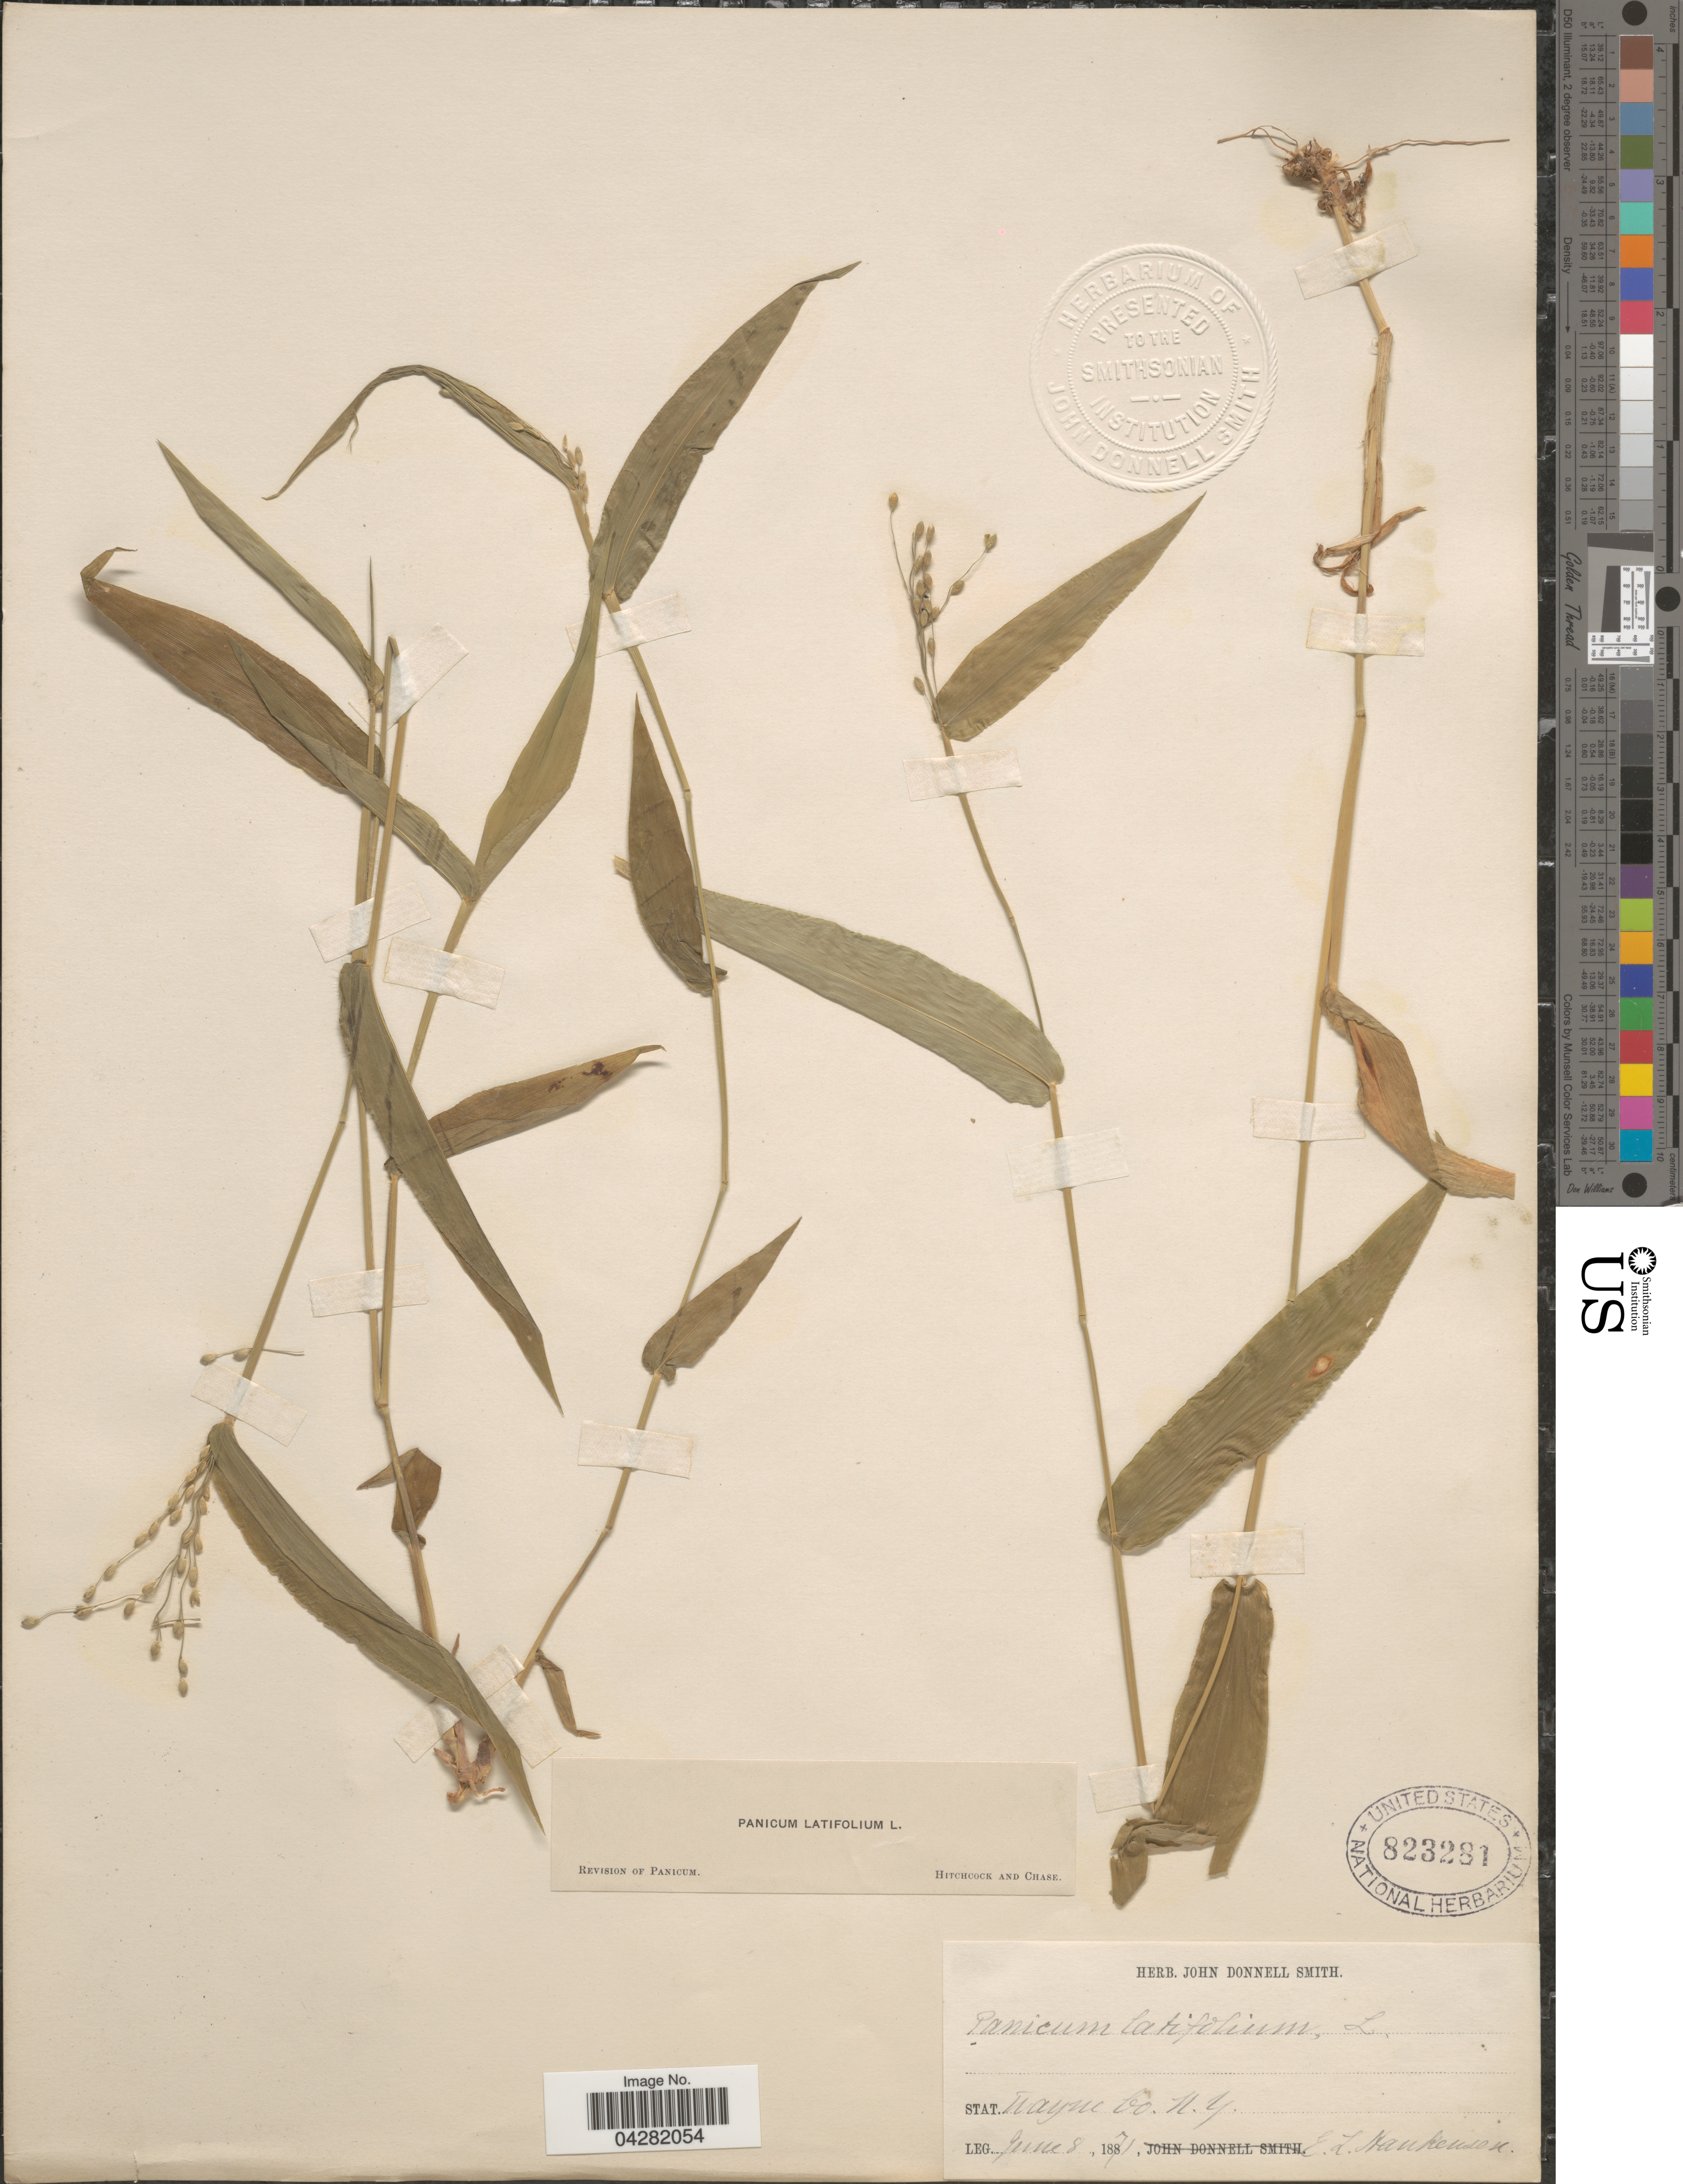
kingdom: Plantae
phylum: Tracheophyta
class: Liliopsida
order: Poales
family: Poaceae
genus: Dichanthelium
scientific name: Dichanthelium latifolium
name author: (L.) Harvill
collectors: E. Hankenson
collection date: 1871-06-08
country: United States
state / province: New York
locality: Stat. Wayne Co.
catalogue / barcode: US 823281